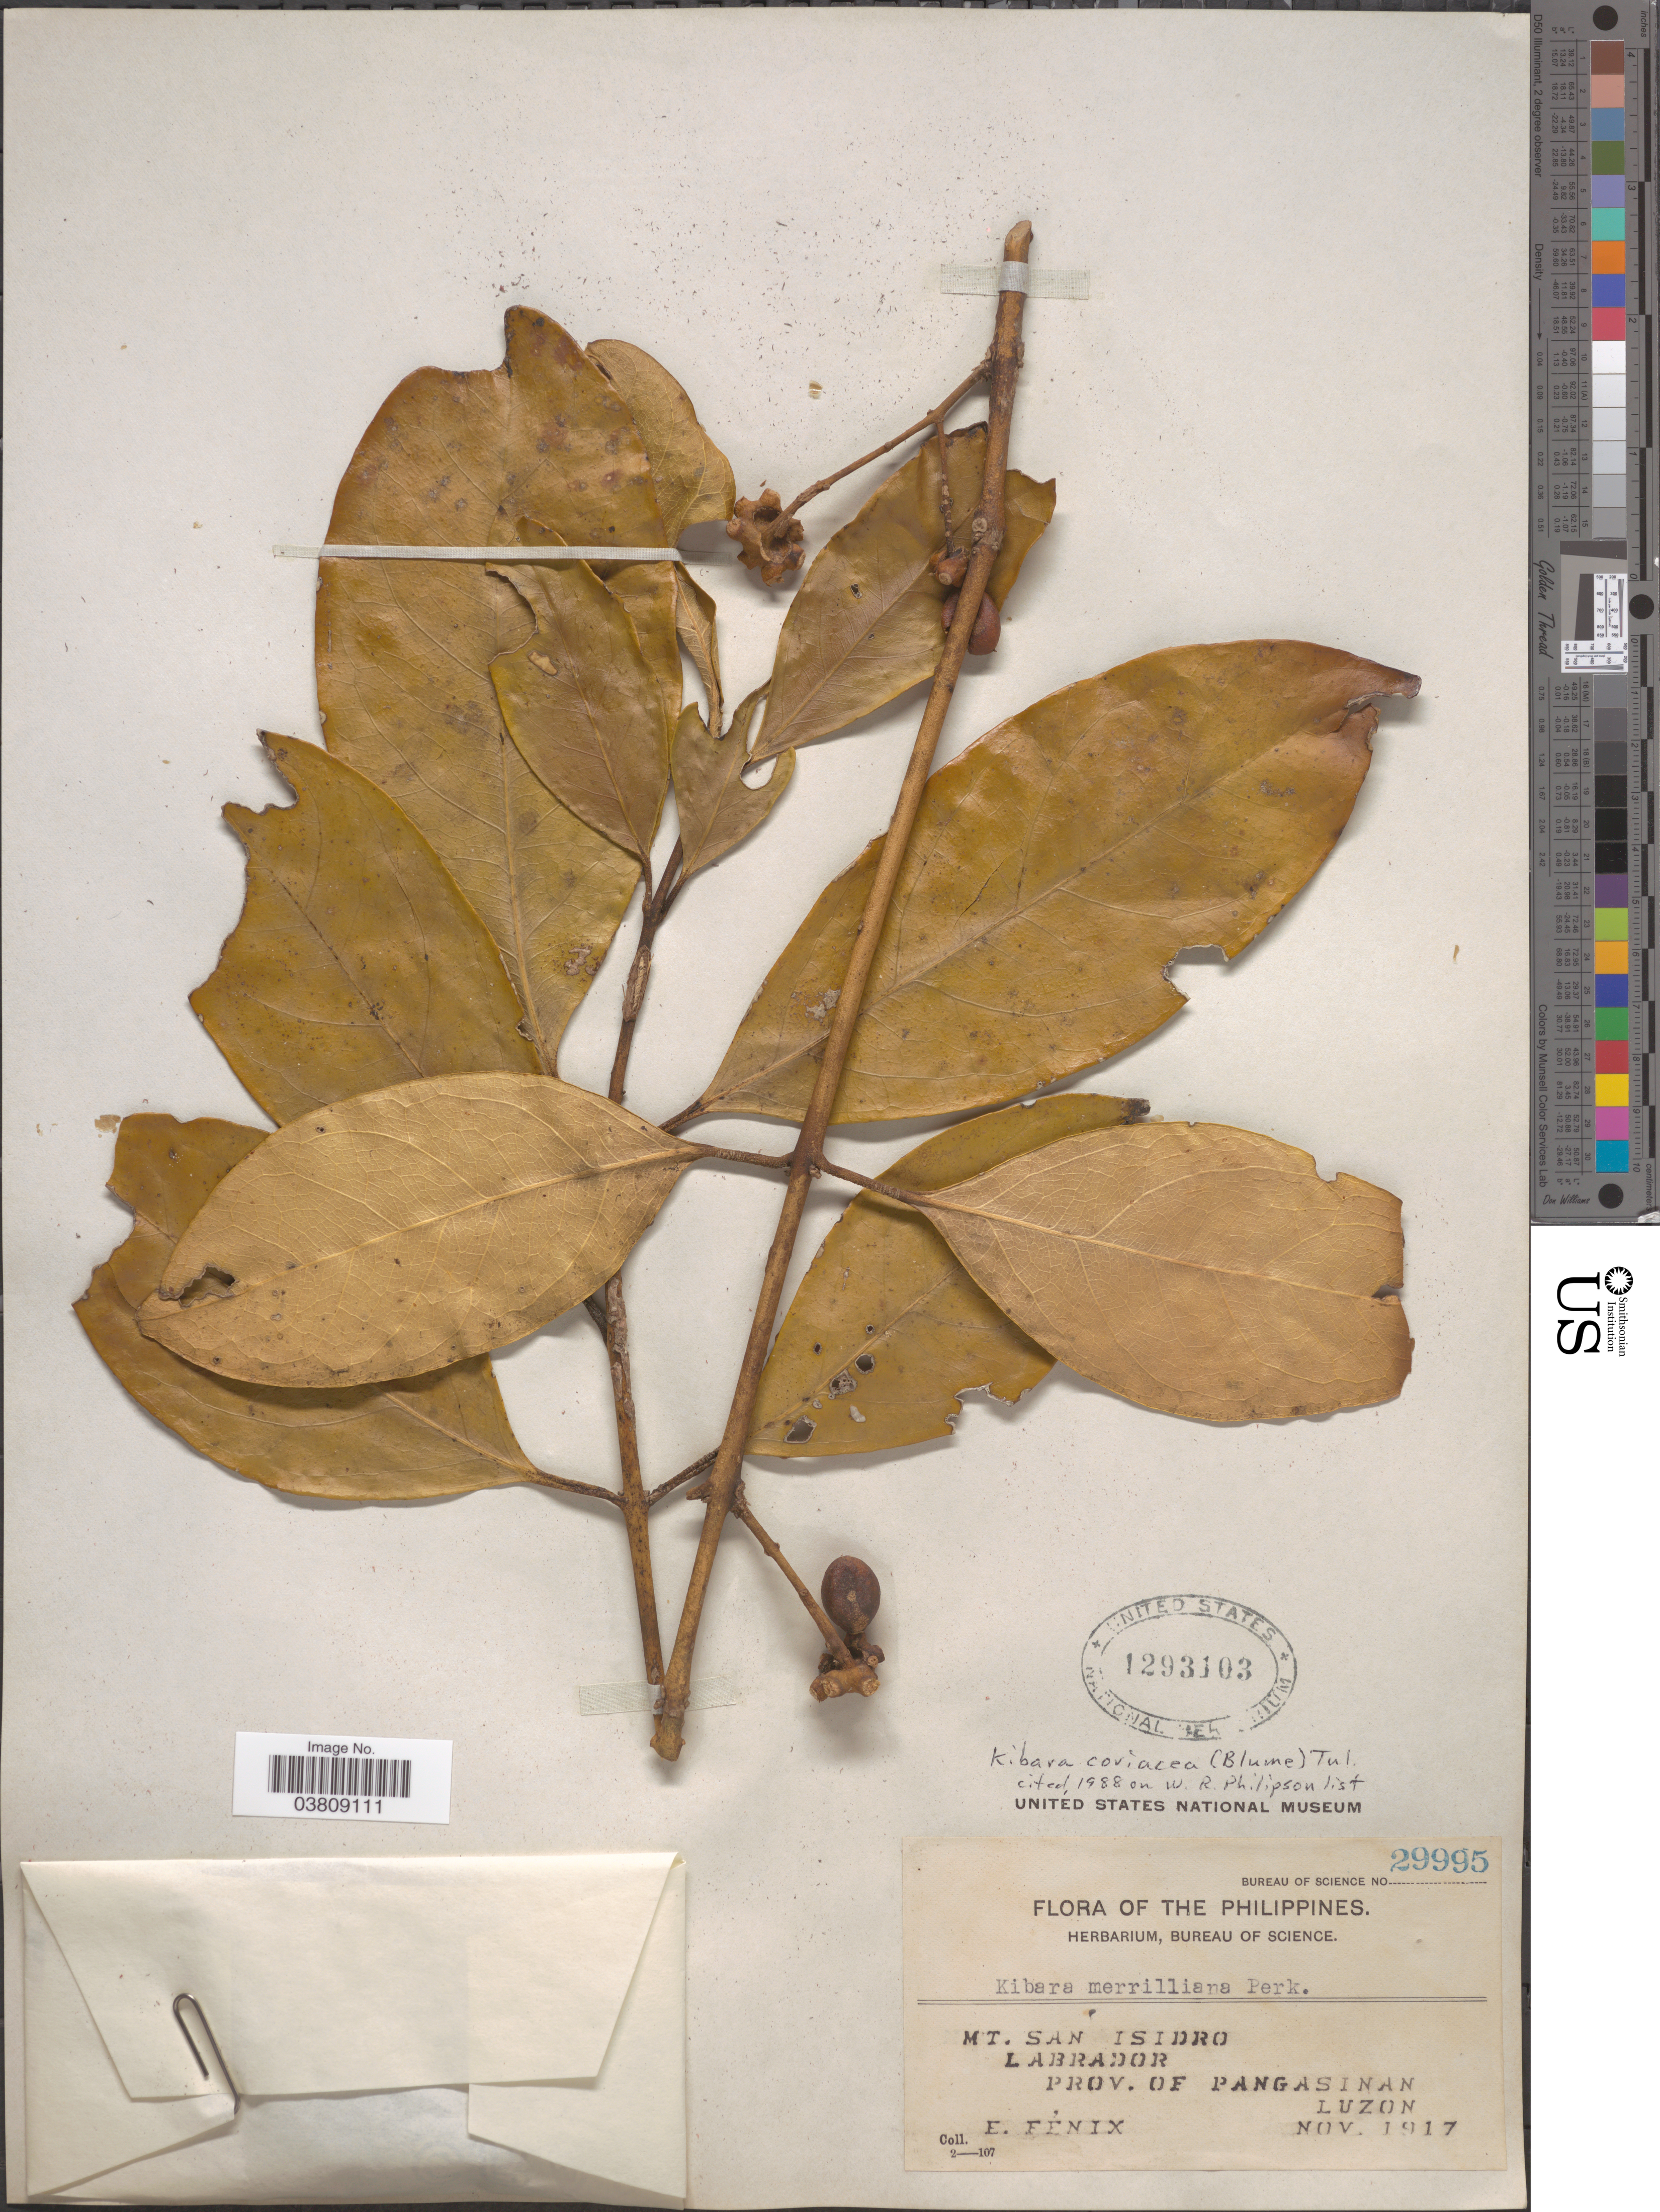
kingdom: Plantae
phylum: Tracheophyta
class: Magnoliopsida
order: Laurales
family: Monimiaceae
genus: Kibara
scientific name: Kibara coriacea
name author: (Blume) Hook. f. & Thomson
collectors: E. Fenix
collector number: Bureau of Science 29995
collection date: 1917-11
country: Philippines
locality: Mt. San Isidro. Labrador. Prov. of Pangasinan. Luzon.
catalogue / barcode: US 1293103